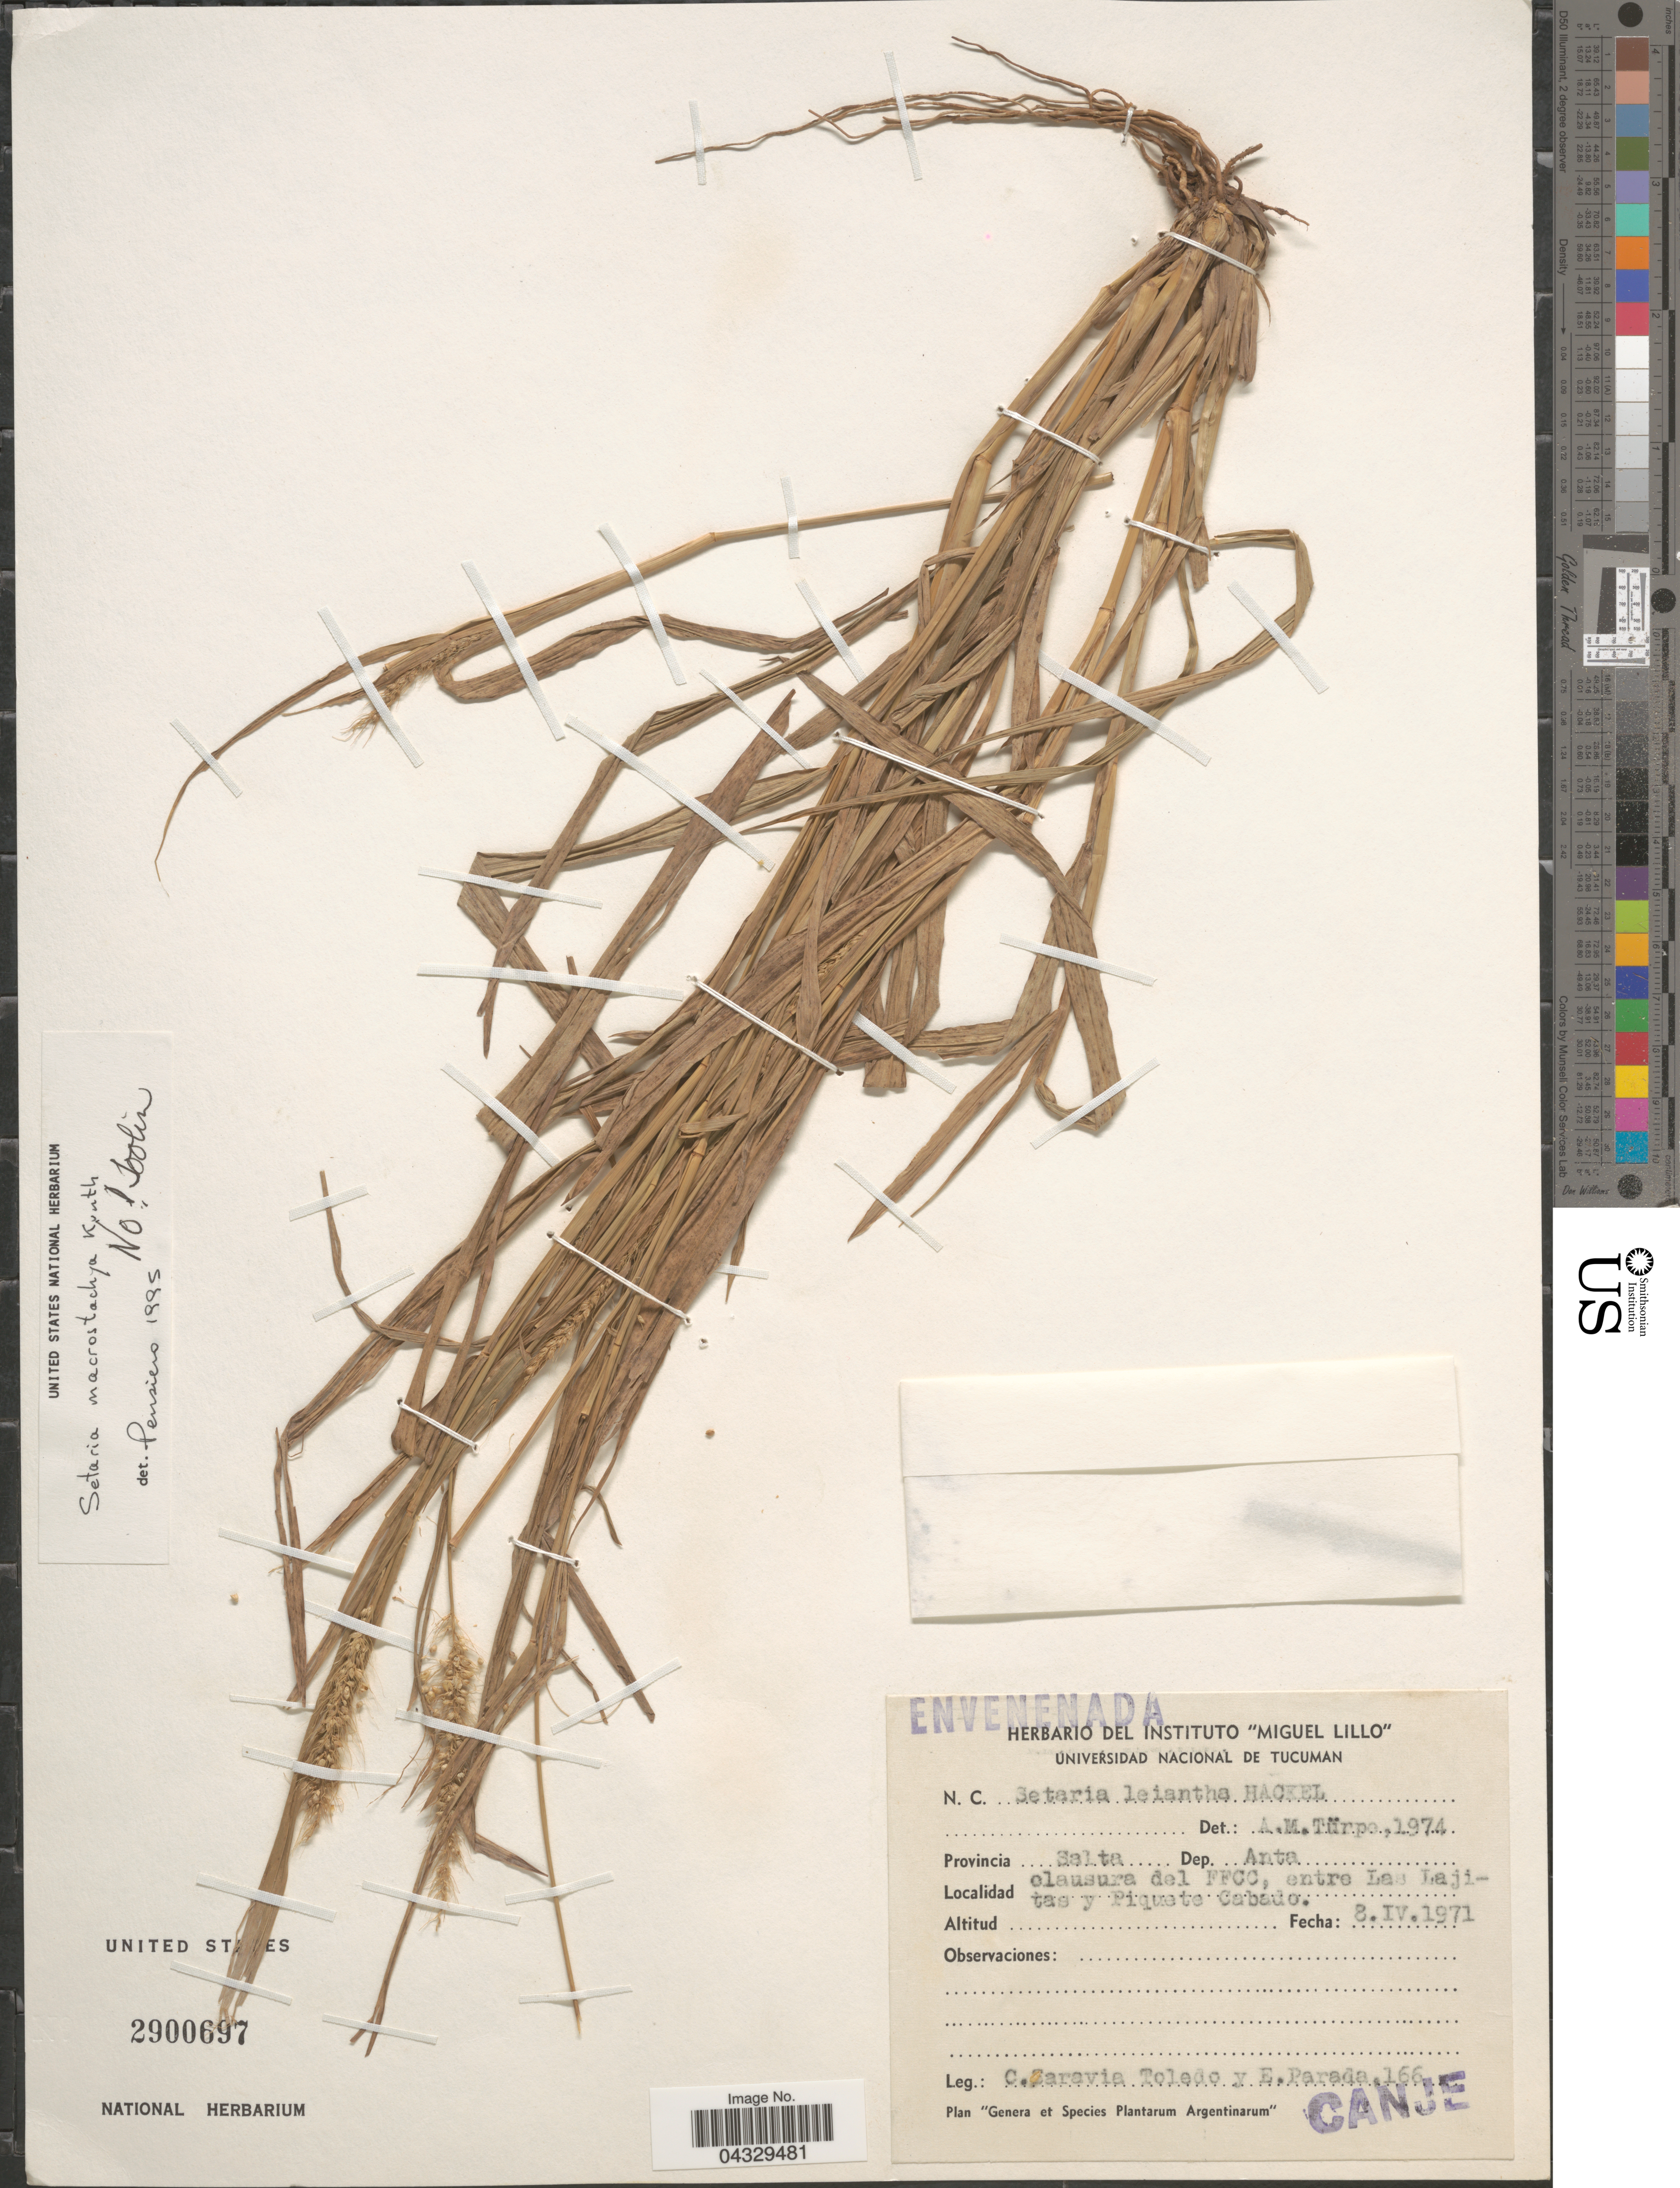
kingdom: Plantae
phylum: Tracheophyta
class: Liliopsida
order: Poales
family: Poaceae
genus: Setaria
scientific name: Setaria sp.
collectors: C. Saravia T. & E. Parada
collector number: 166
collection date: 1971-04-08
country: Argentina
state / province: Salta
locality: Dep. Anta. Clausura del FFCC, entre Las Lajitas y Piquete Cabado.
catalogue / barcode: US 2900697